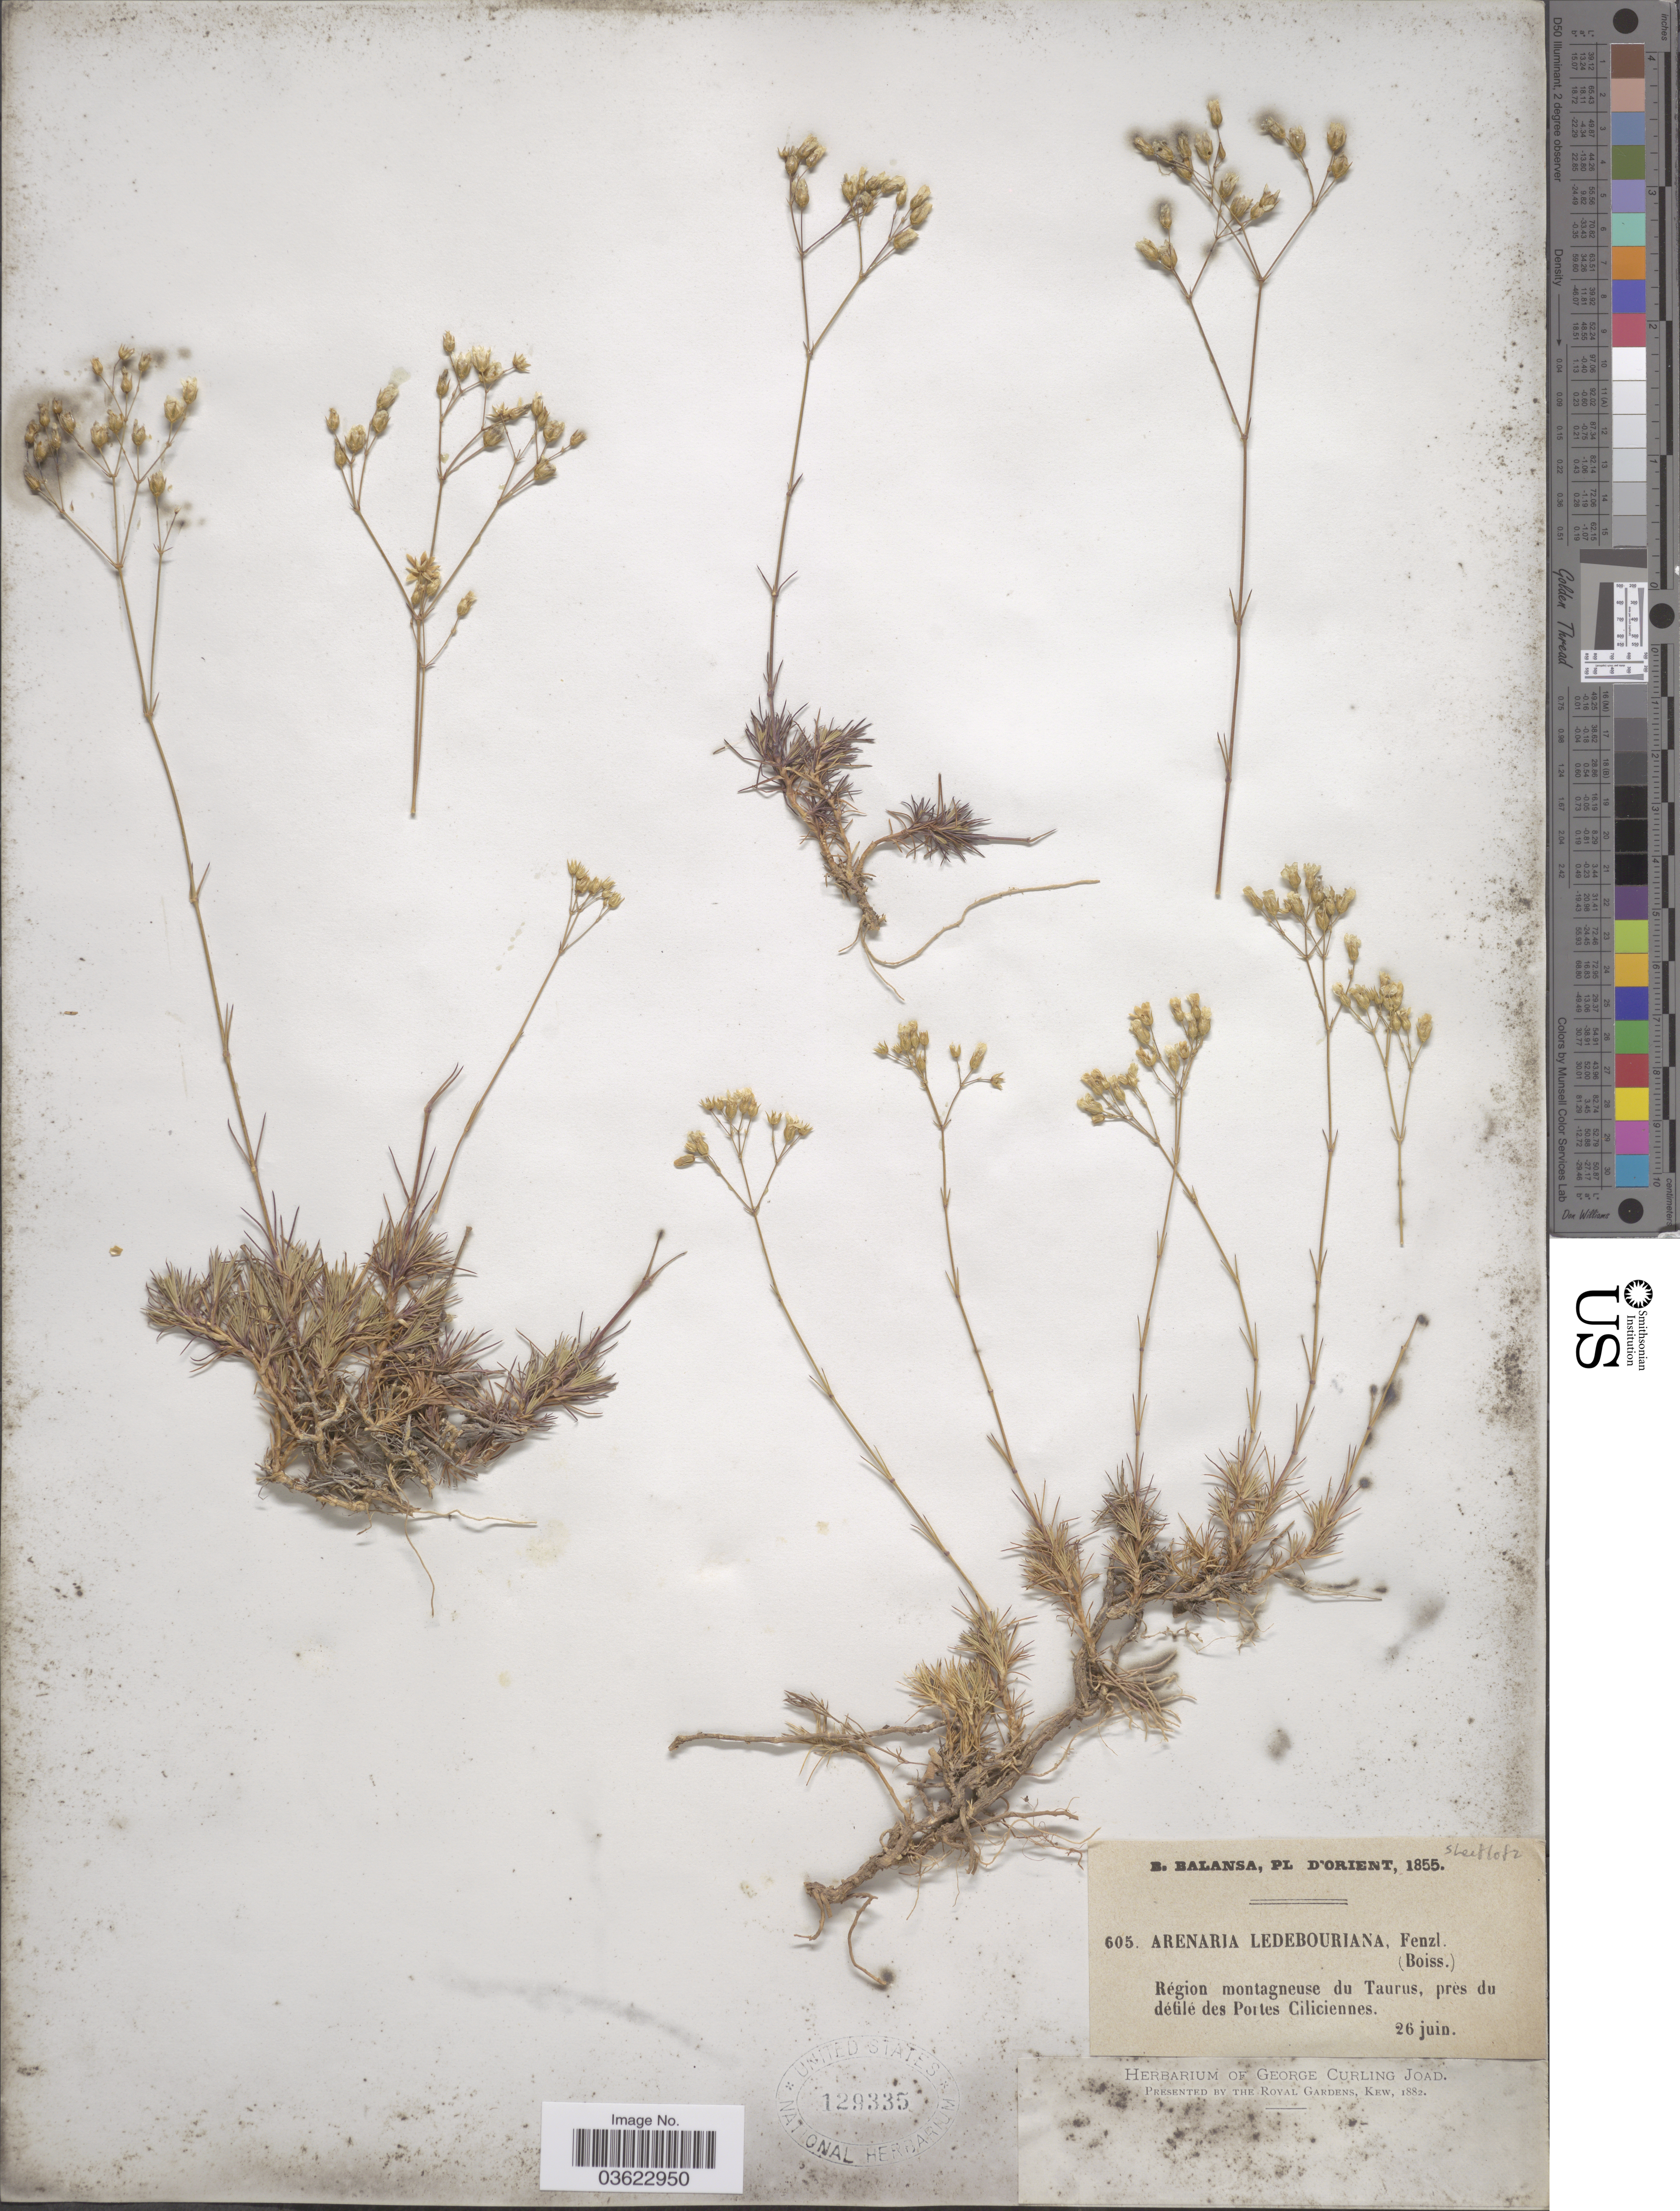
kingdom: Plantae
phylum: Tracheophyta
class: Magnoliopsida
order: Caryophyllales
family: Caryophyllaceae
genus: Eremogone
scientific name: Eremogone ledebouriana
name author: (Fenzl) Ikonn.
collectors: B. Balansa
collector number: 605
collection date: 1855-06-26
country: Turkey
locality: D'Orient. Région montagneuse du Taurus, près du défilé des Portes Ciliciennes.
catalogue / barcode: US 129335